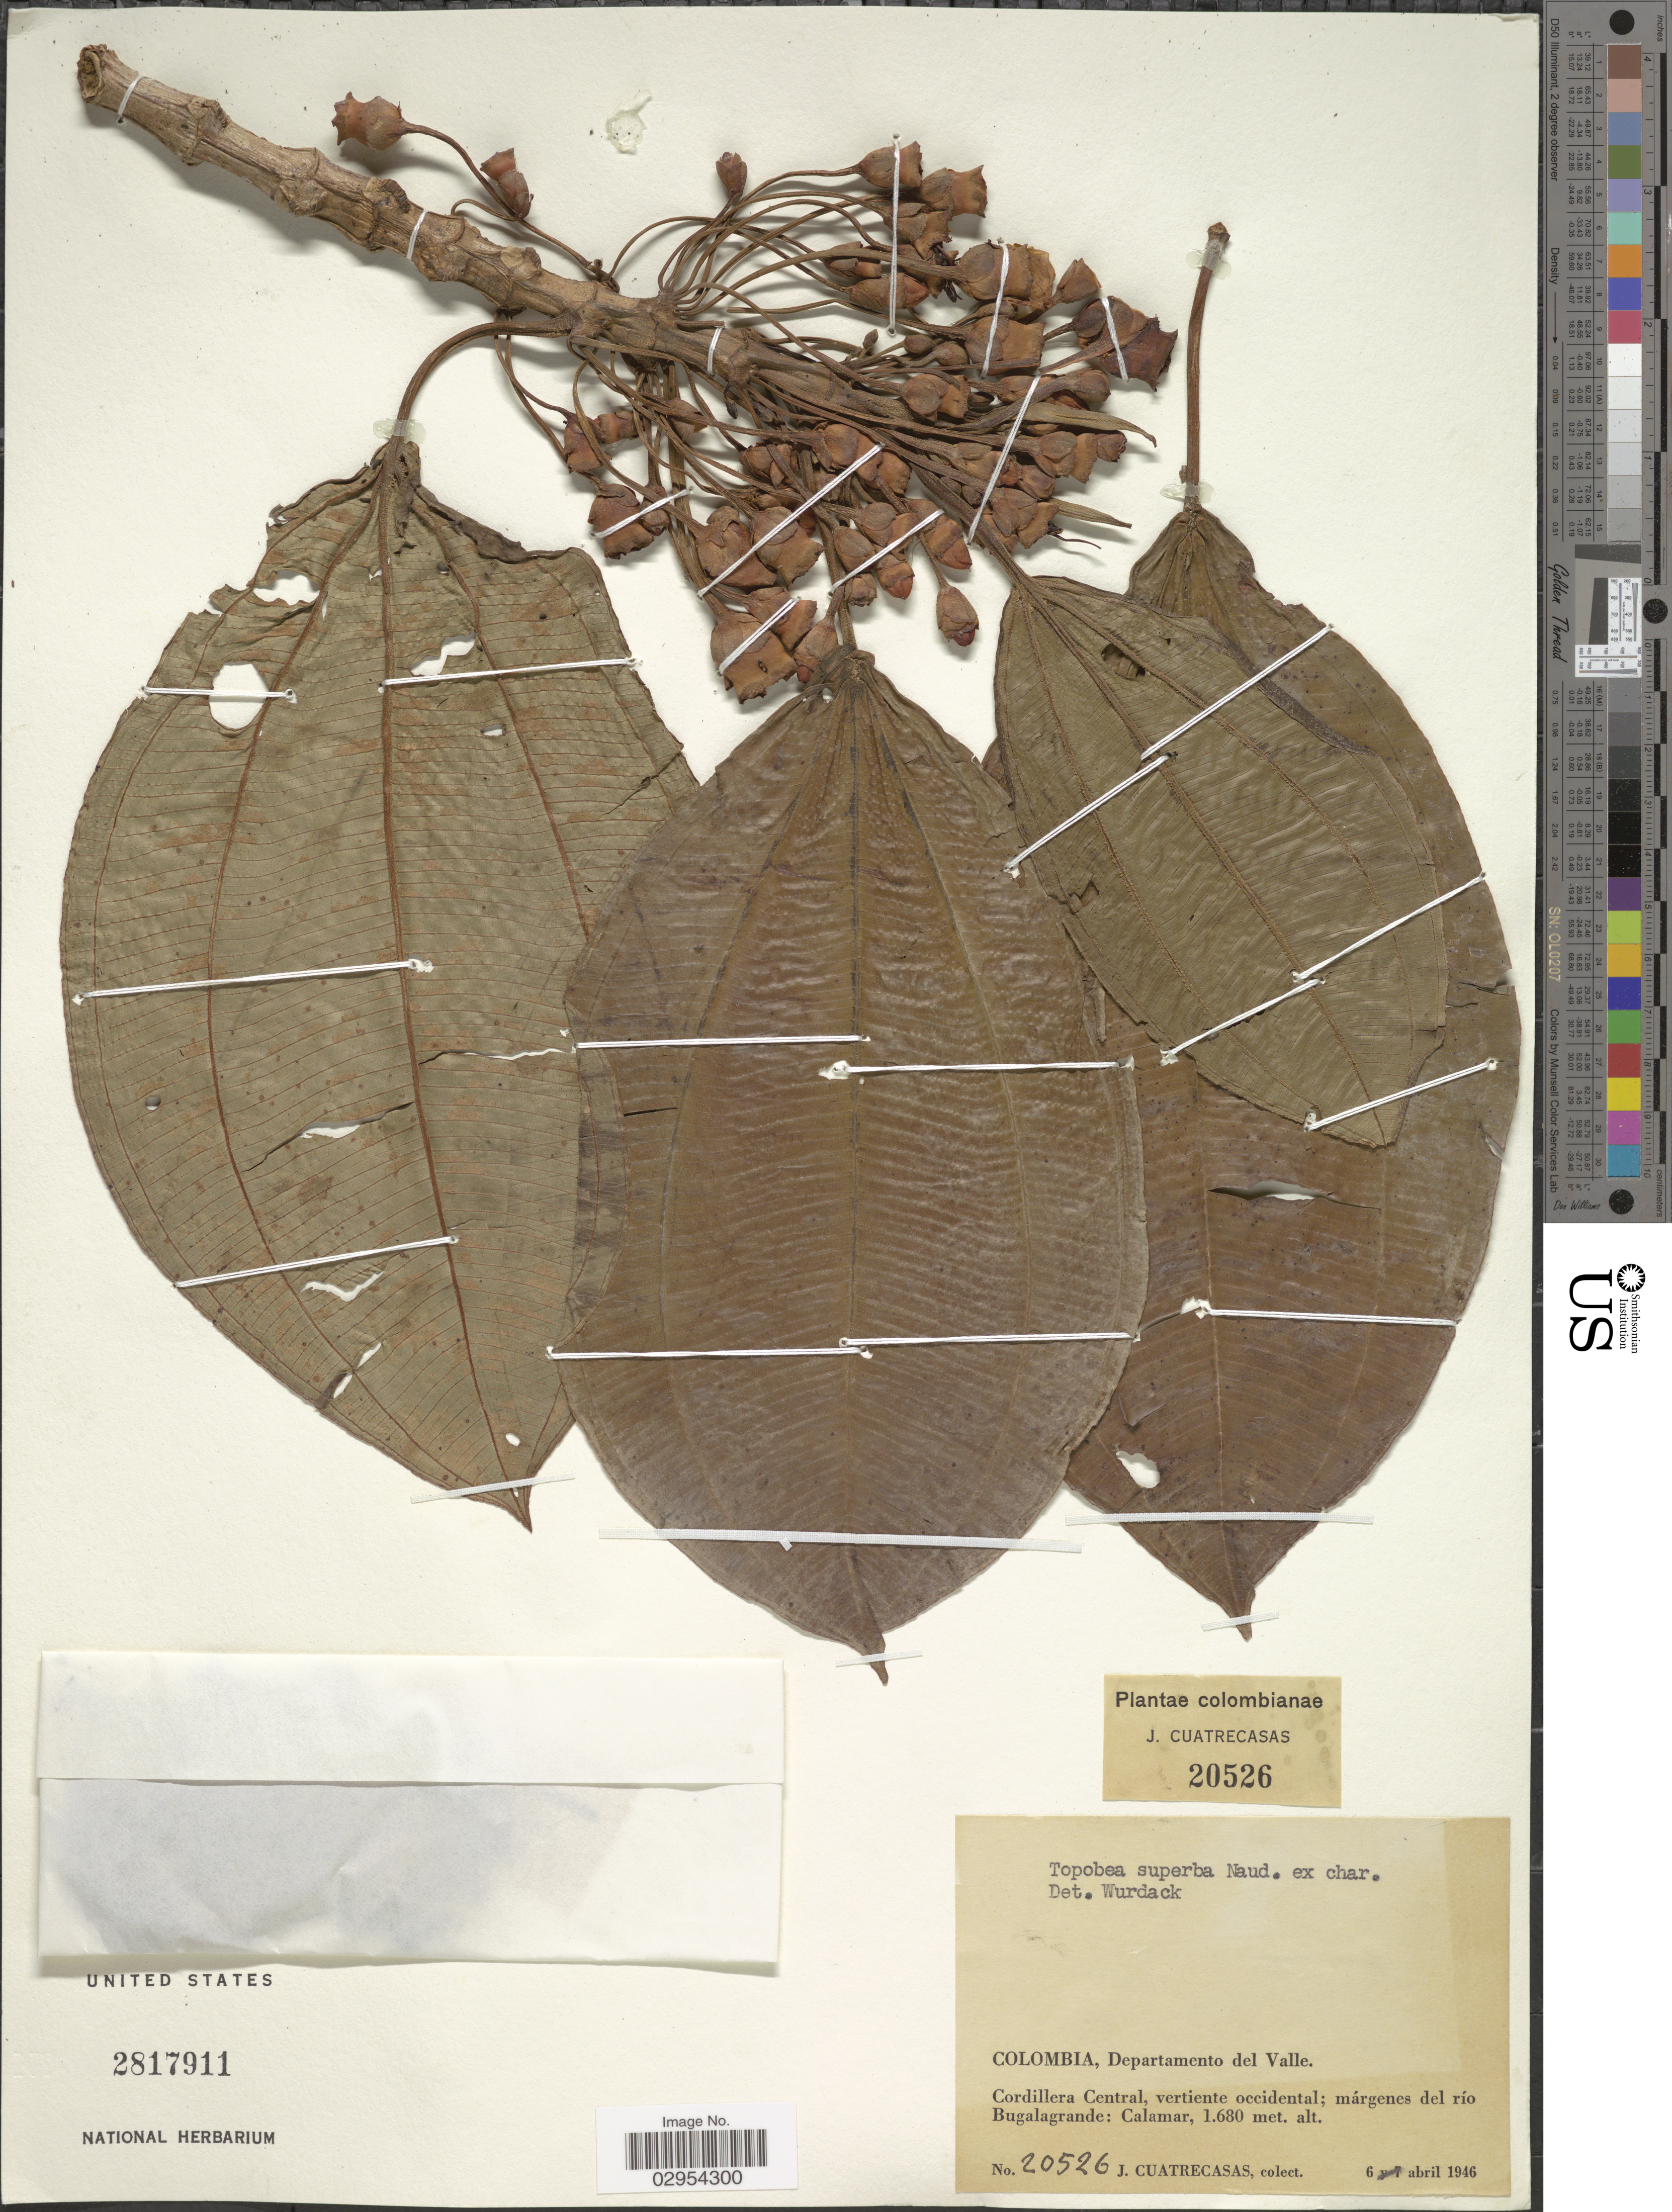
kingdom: Plantae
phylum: Tracheophyta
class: Magnoliopsida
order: Myrtales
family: Melastomataceae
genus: Topobea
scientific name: Topobea superba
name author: Naudin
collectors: J. Cuatrecasas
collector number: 20526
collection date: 1946-04-06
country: Colombia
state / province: Valle del Cauca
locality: Departamento del Valle, Cordillera Central, vertiente occidental; márgenes del río Bugalagrande: Calamar.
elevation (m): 1680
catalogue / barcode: US 2817911